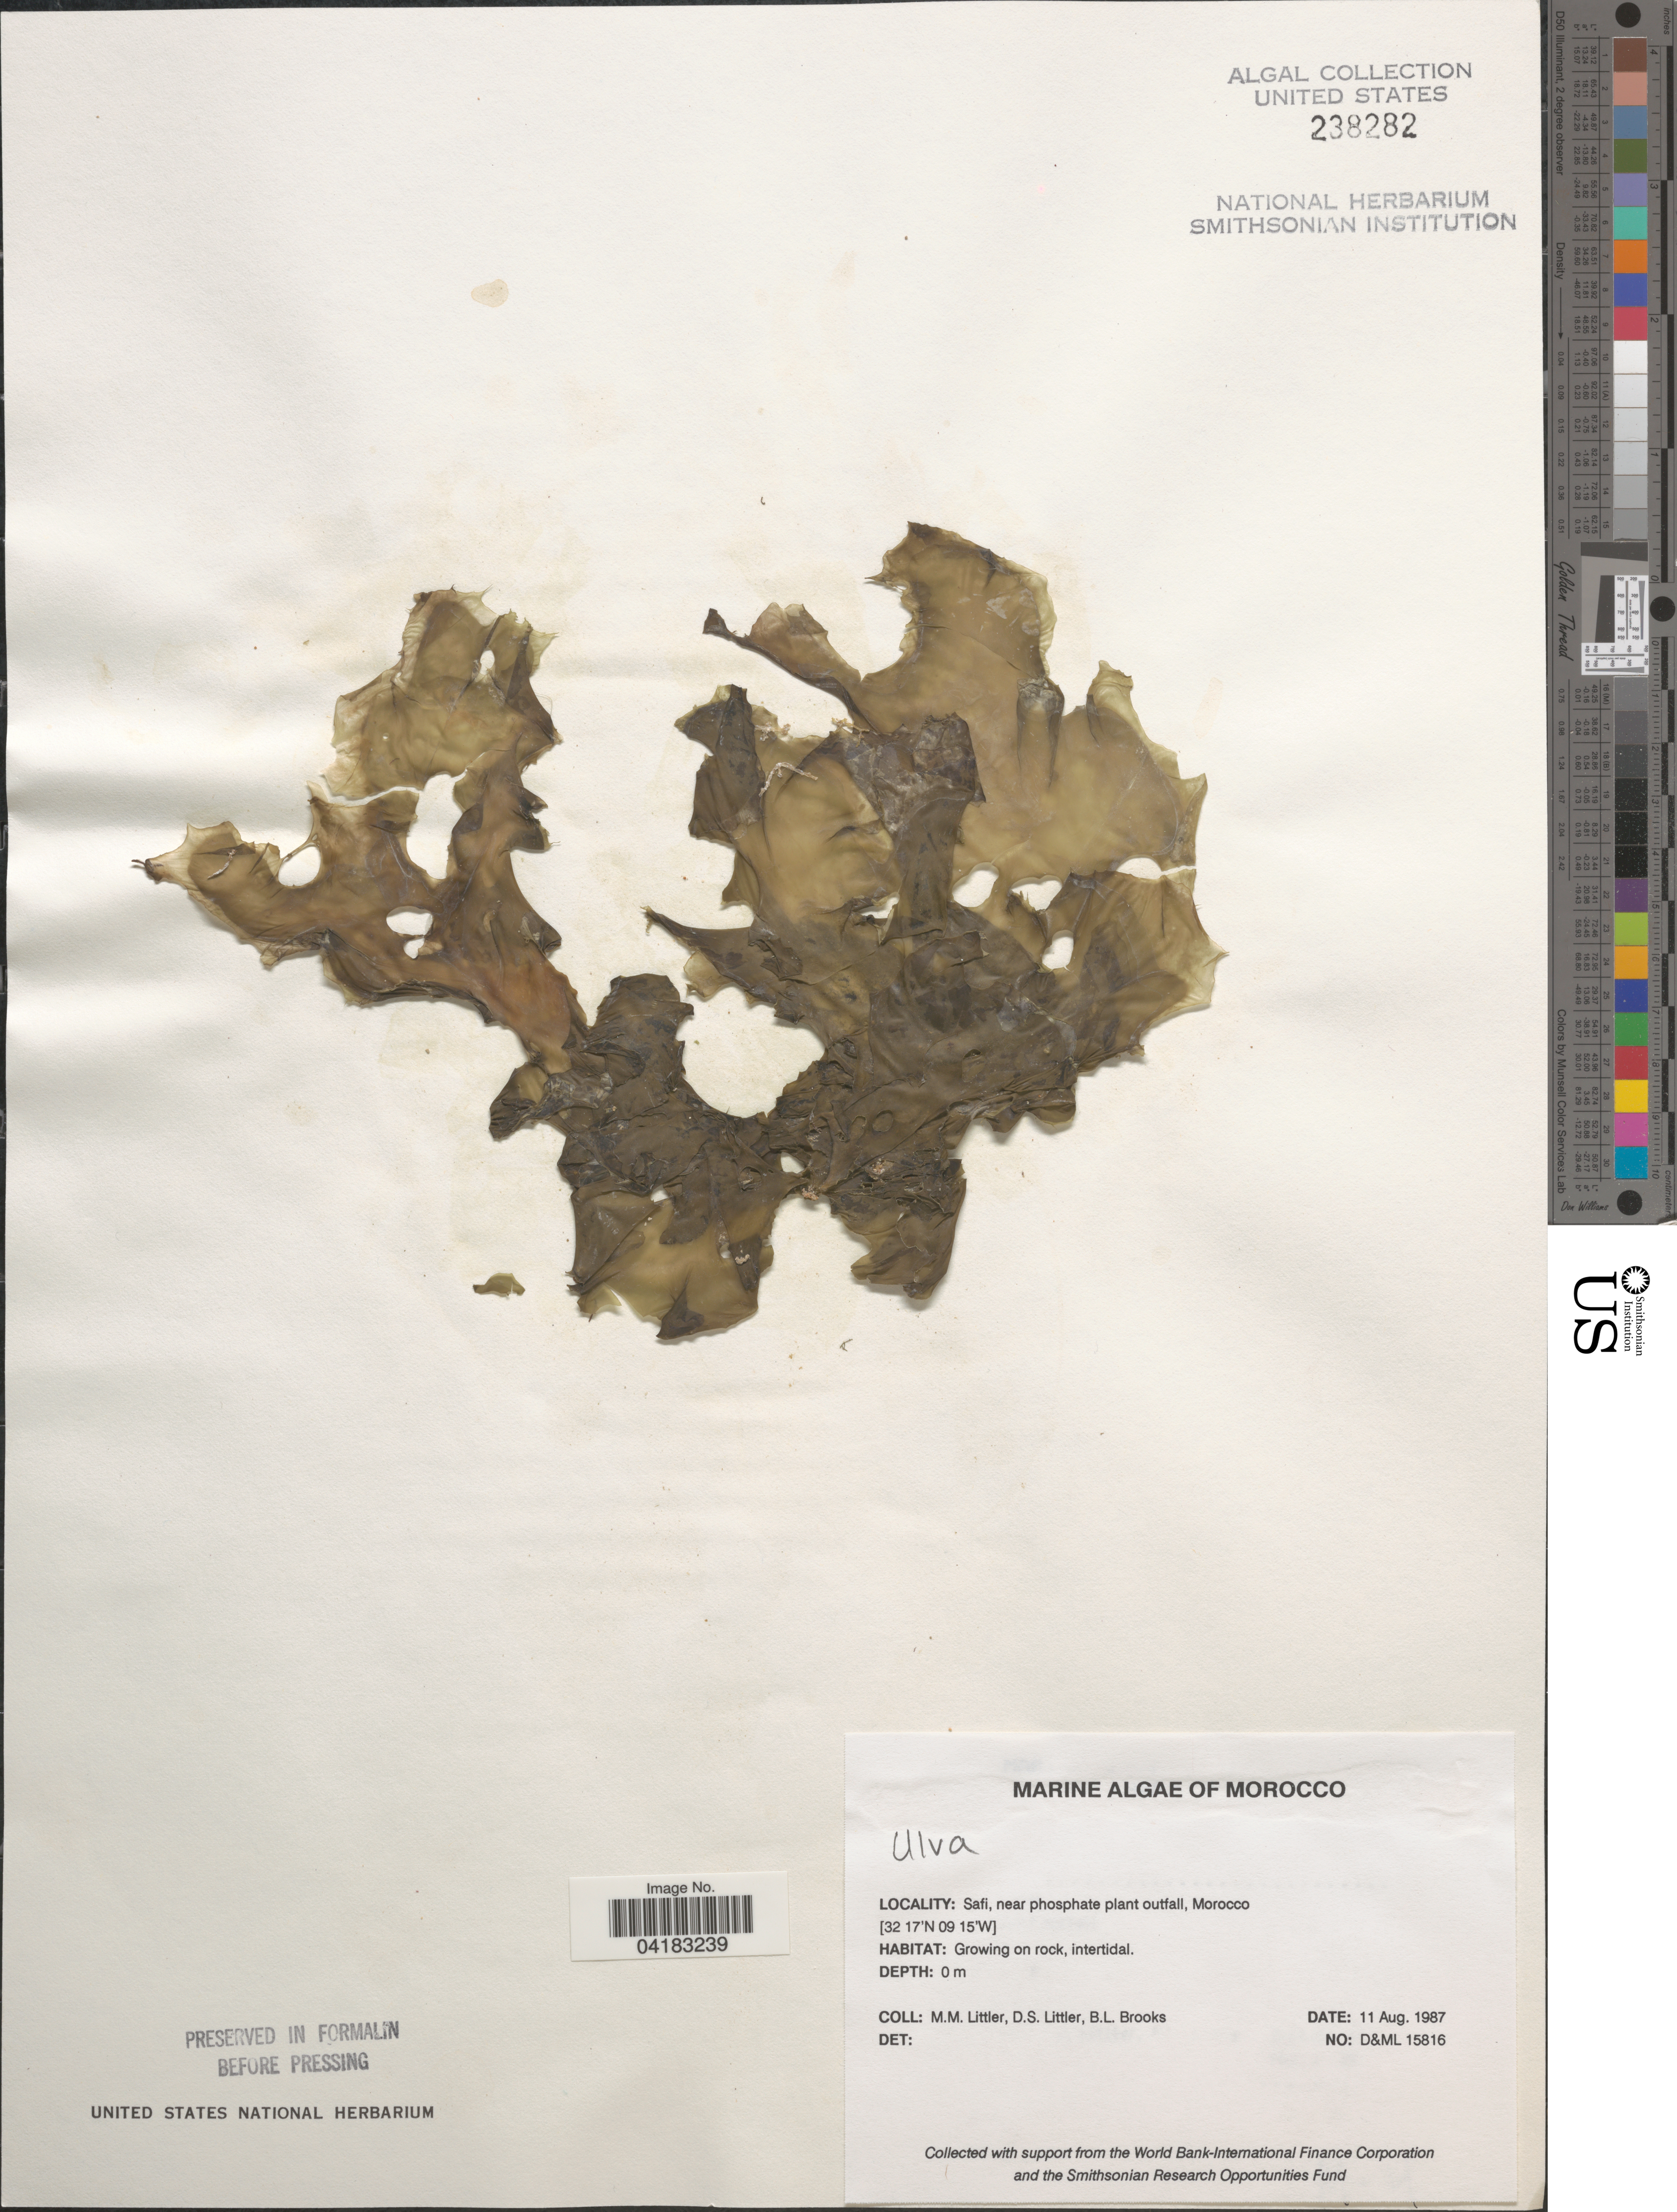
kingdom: Plantae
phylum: Chlorophyta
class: Ulvophyceae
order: Ulvales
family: Ulvaceae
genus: Ulva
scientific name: Ulva sp.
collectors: D. S. Littler & B. Brooks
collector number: D&ML15816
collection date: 1987-08-11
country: Morocco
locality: Safi, near phosphate plant outfall.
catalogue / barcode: US 238282